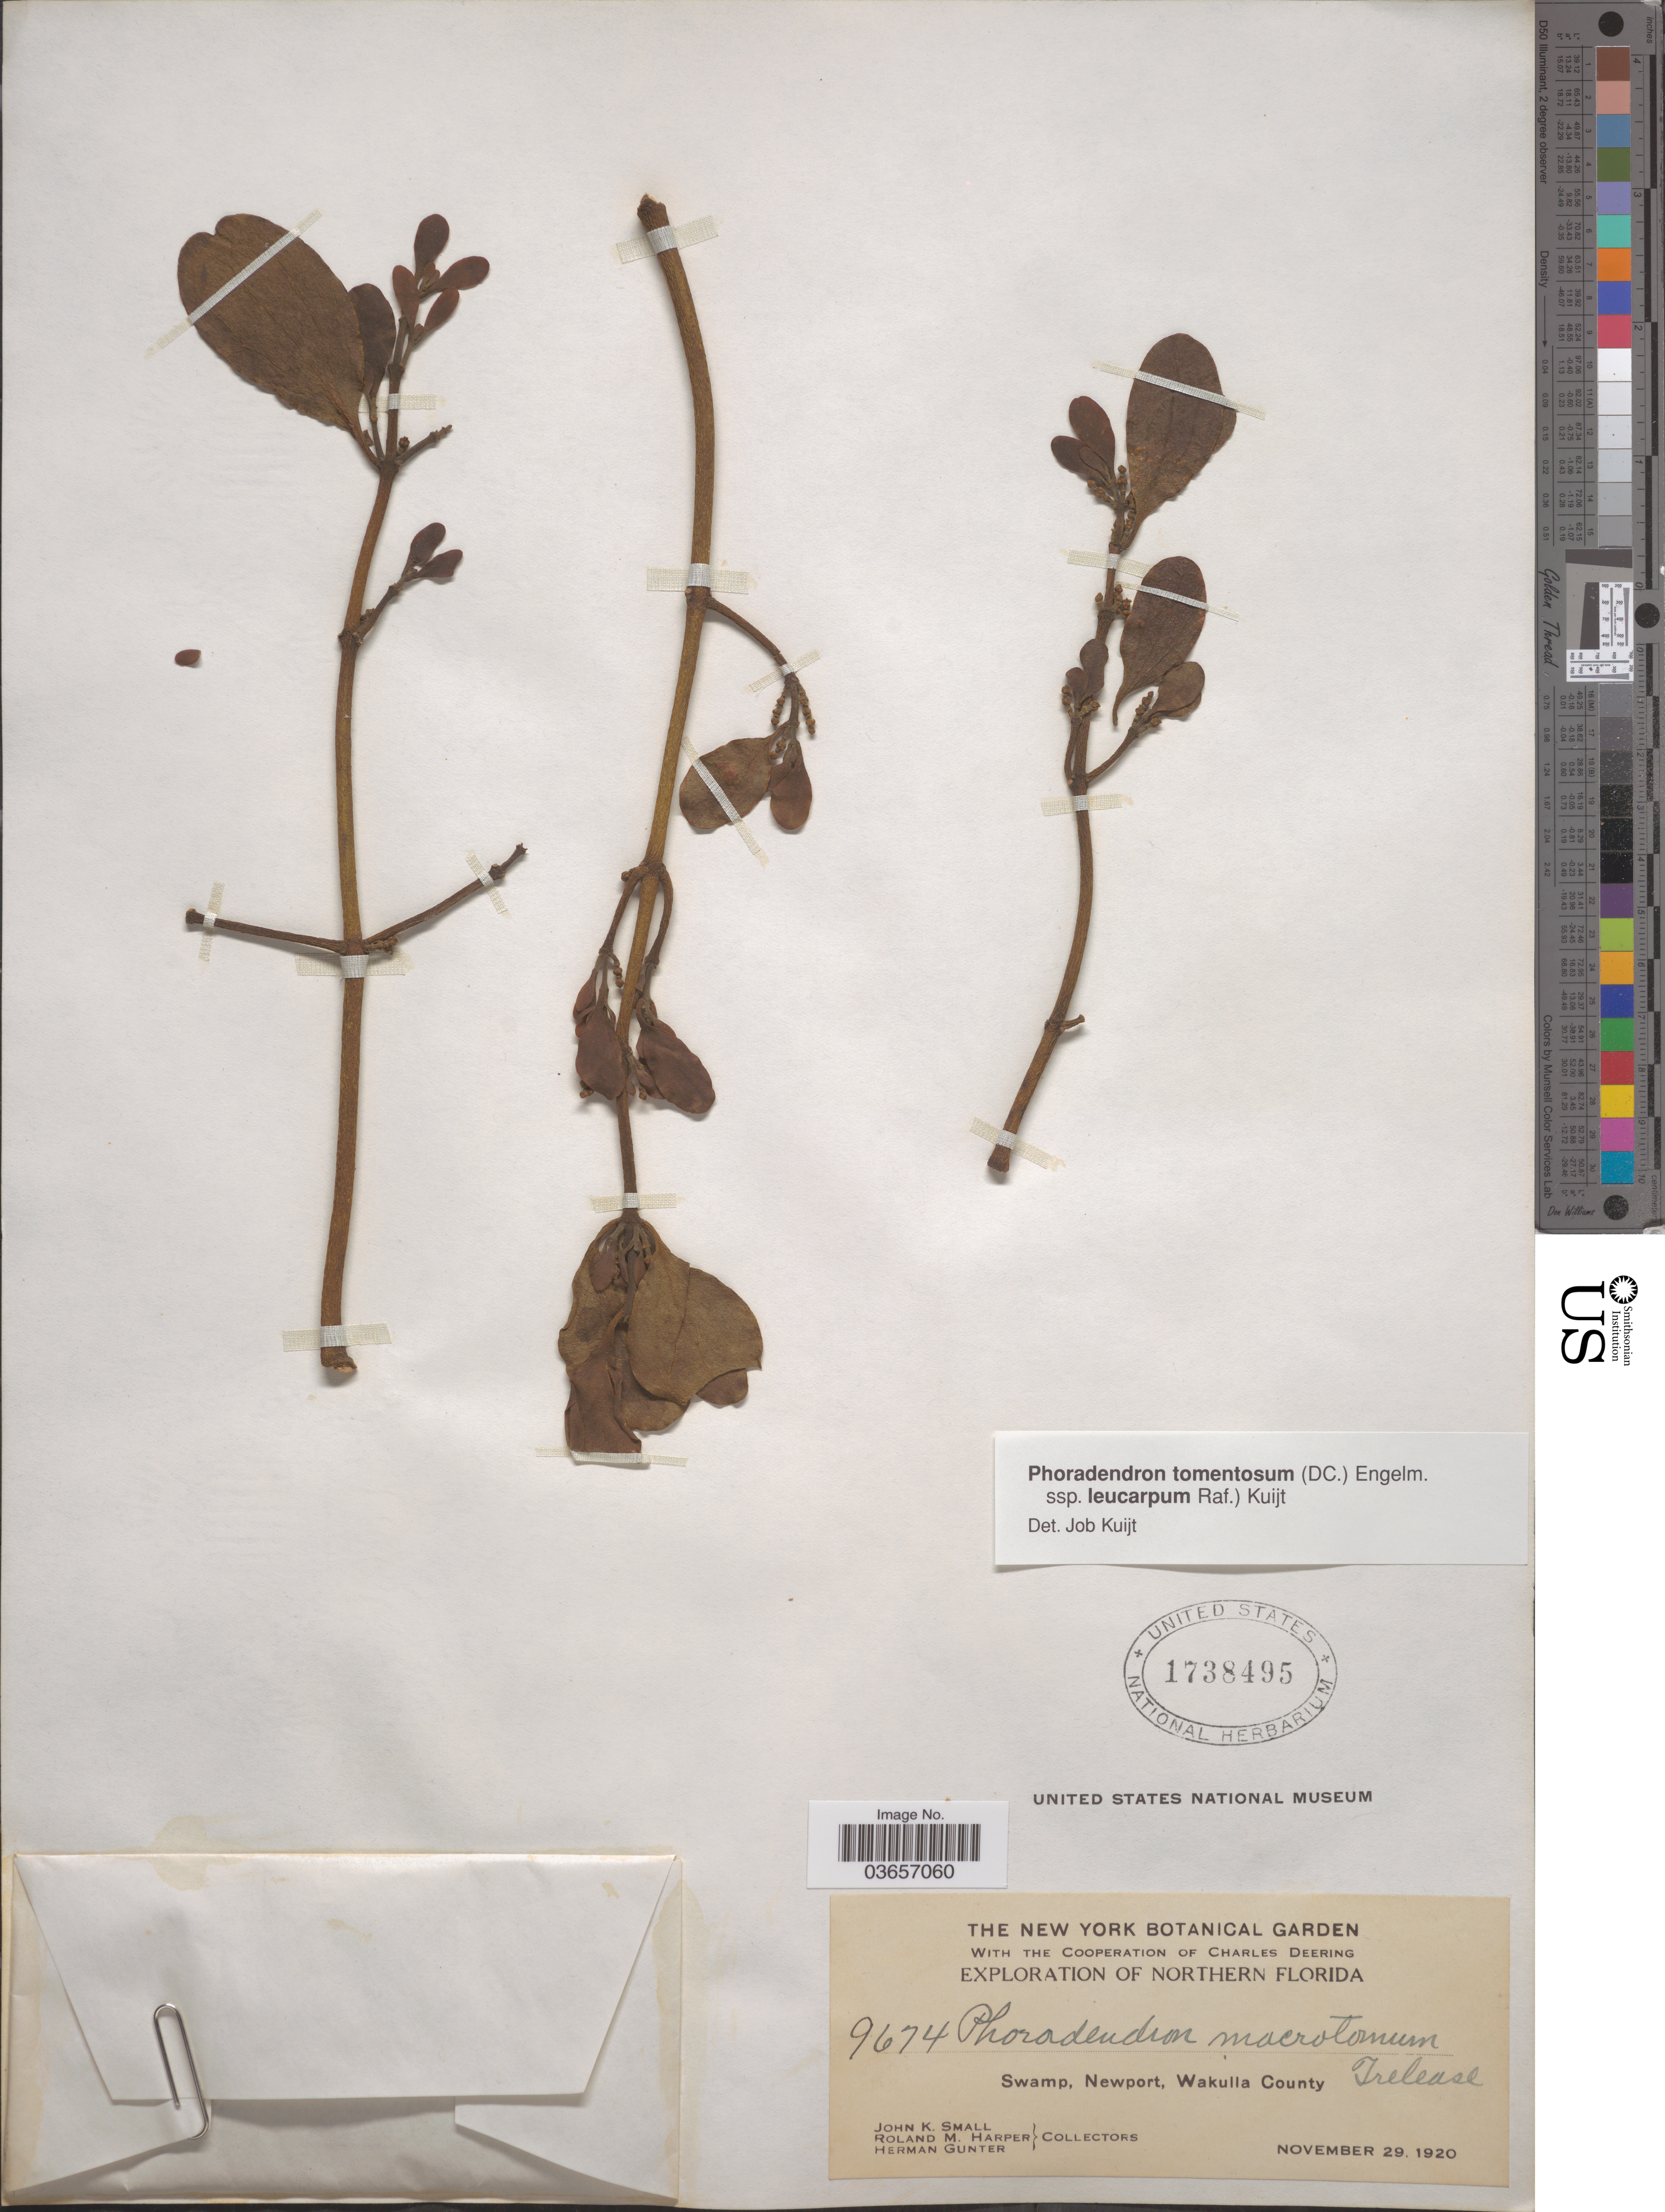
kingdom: Plantae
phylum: Tracheophyta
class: Magnoliopsida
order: Santalales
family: Viscaceae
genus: Phoradendron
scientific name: Phoradendron tomentosum subsp. leucarpum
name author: DC.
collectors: J. K. Small, R. M. Harper & H. Gunter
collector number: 9674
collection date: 1920-11-29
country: United States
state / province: Florida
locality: Northern Florida. Swamp, Newport, Wakulla County.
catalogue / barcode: US 1738495